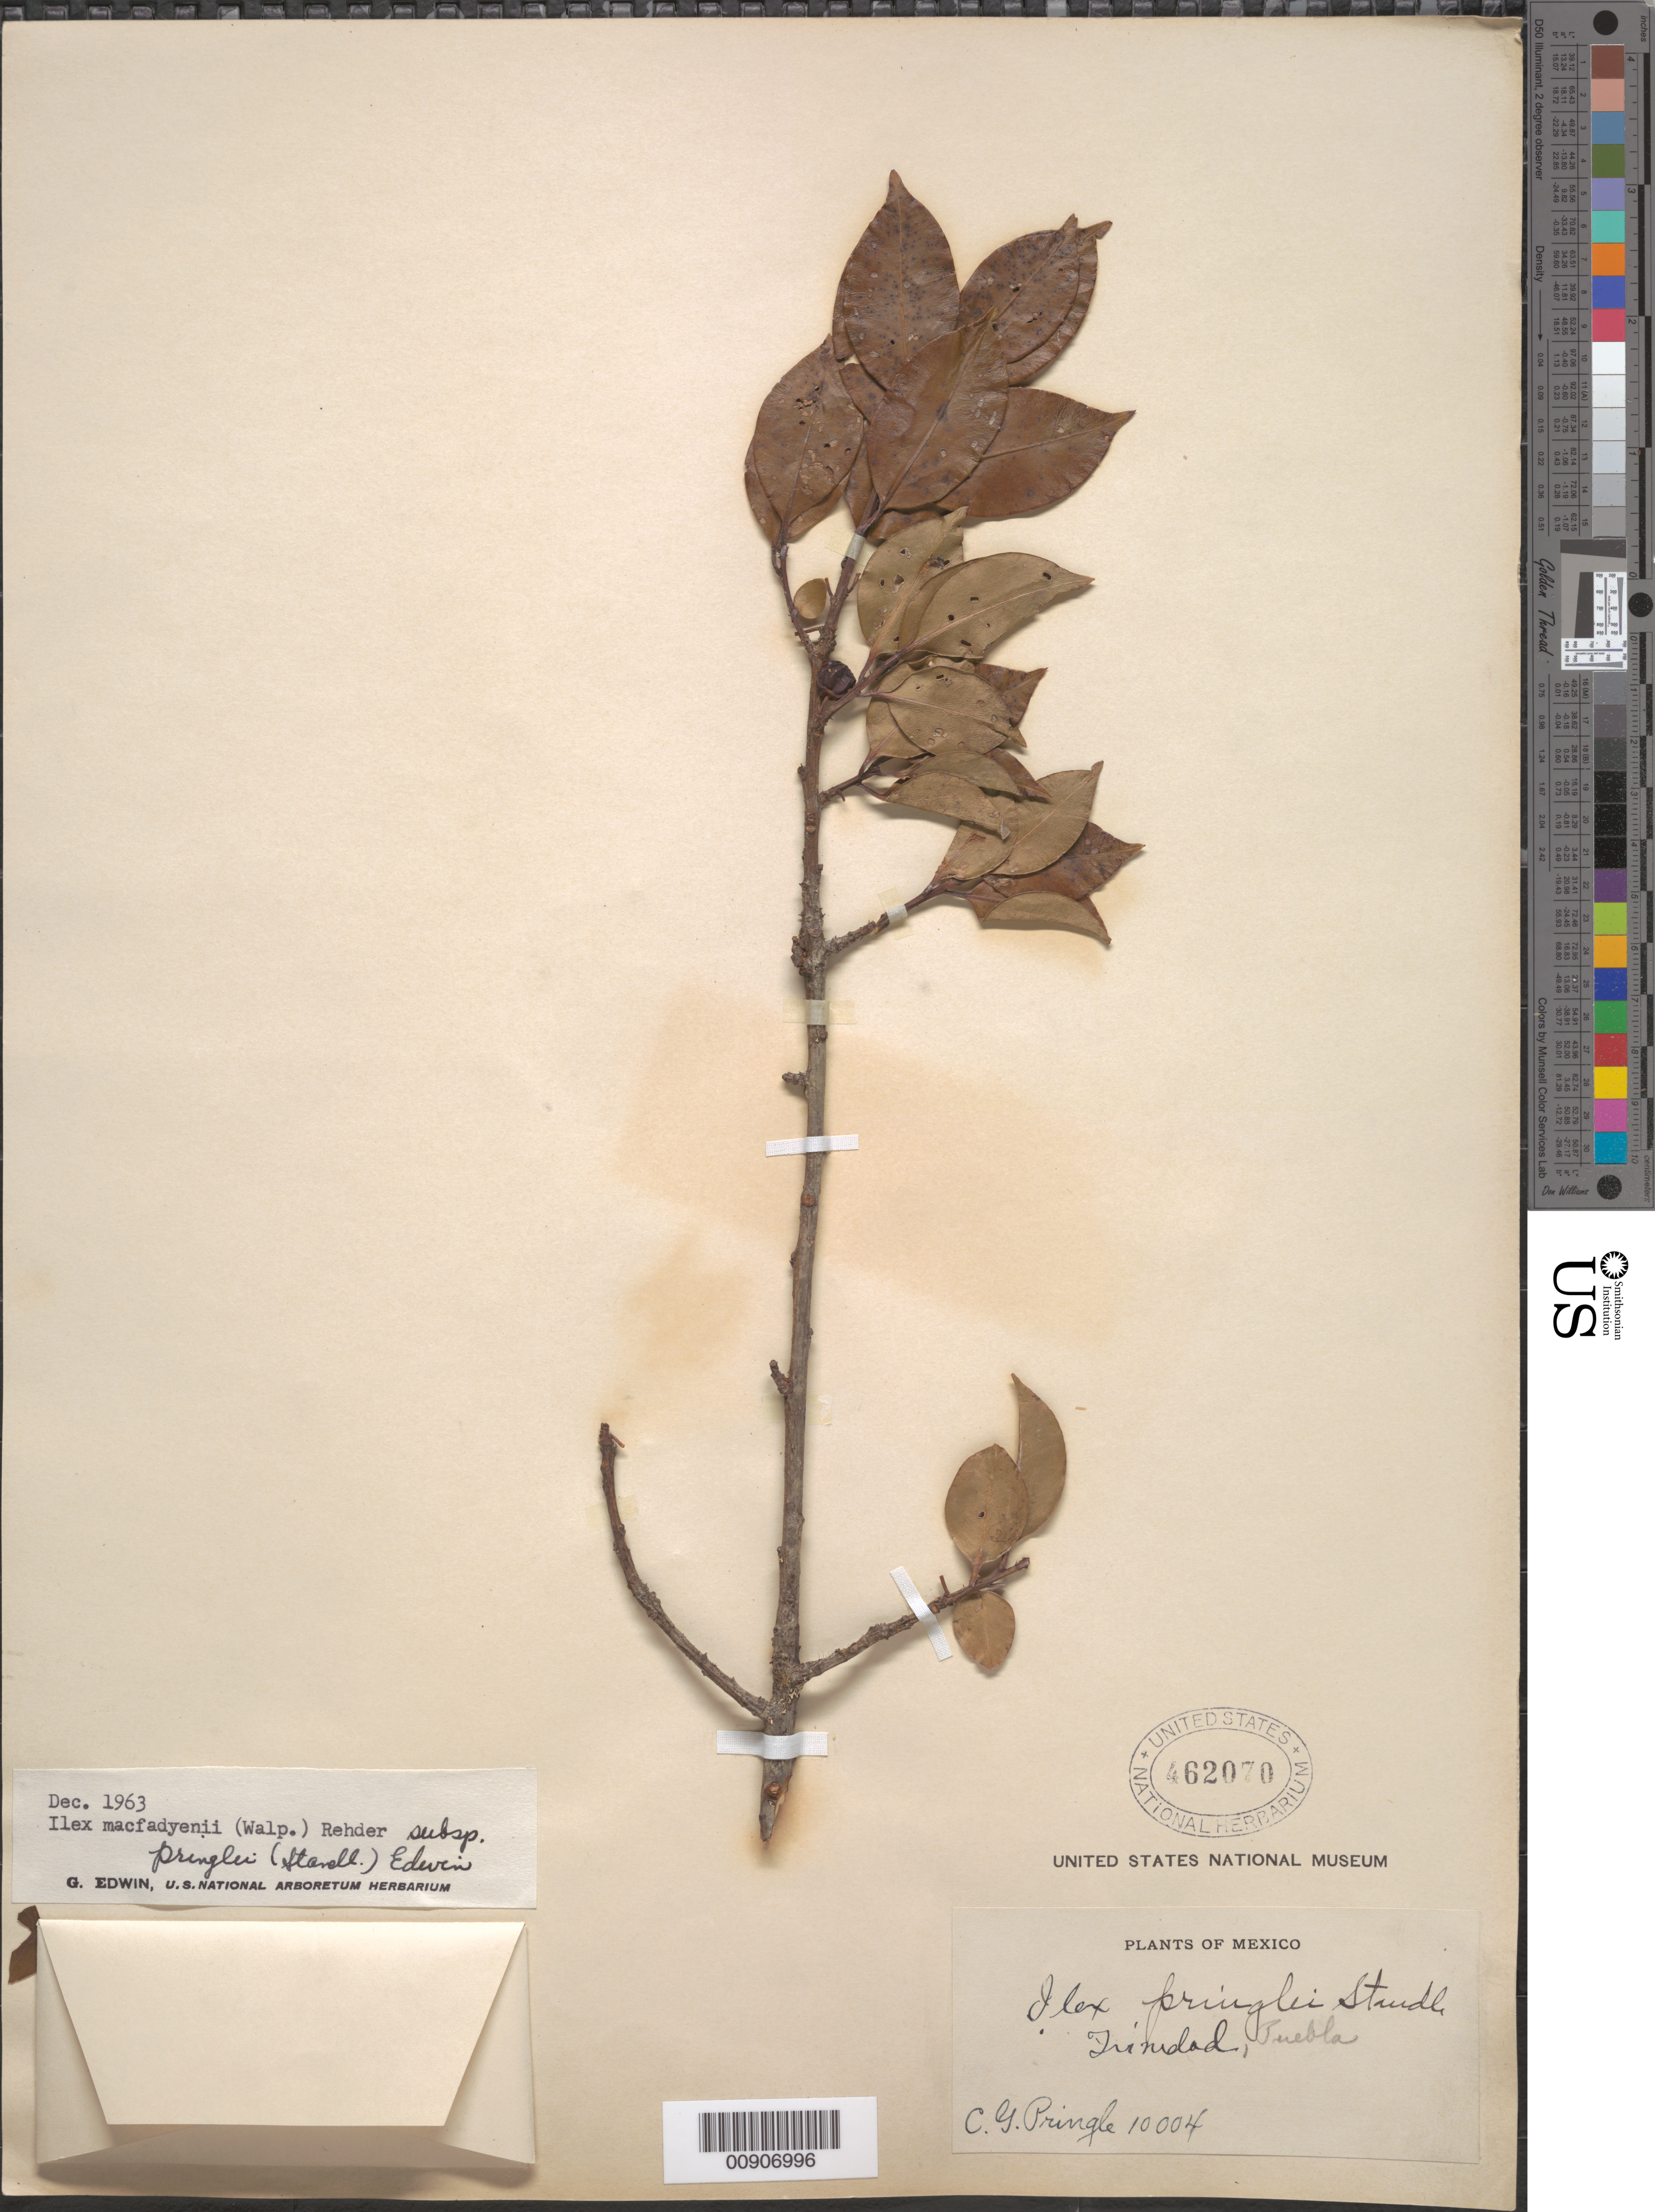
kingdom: Plantae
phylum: Tracheophyta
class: Magnoliopsida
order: Aquifoliales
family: Aquifoliaceae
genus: Ilex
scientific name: Ilex liebmannii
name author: Standl.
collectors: C. G. Pringle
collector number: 10004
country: Mexico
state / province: Puebla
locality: Trinidad, Puebla.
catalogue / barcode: US 462070